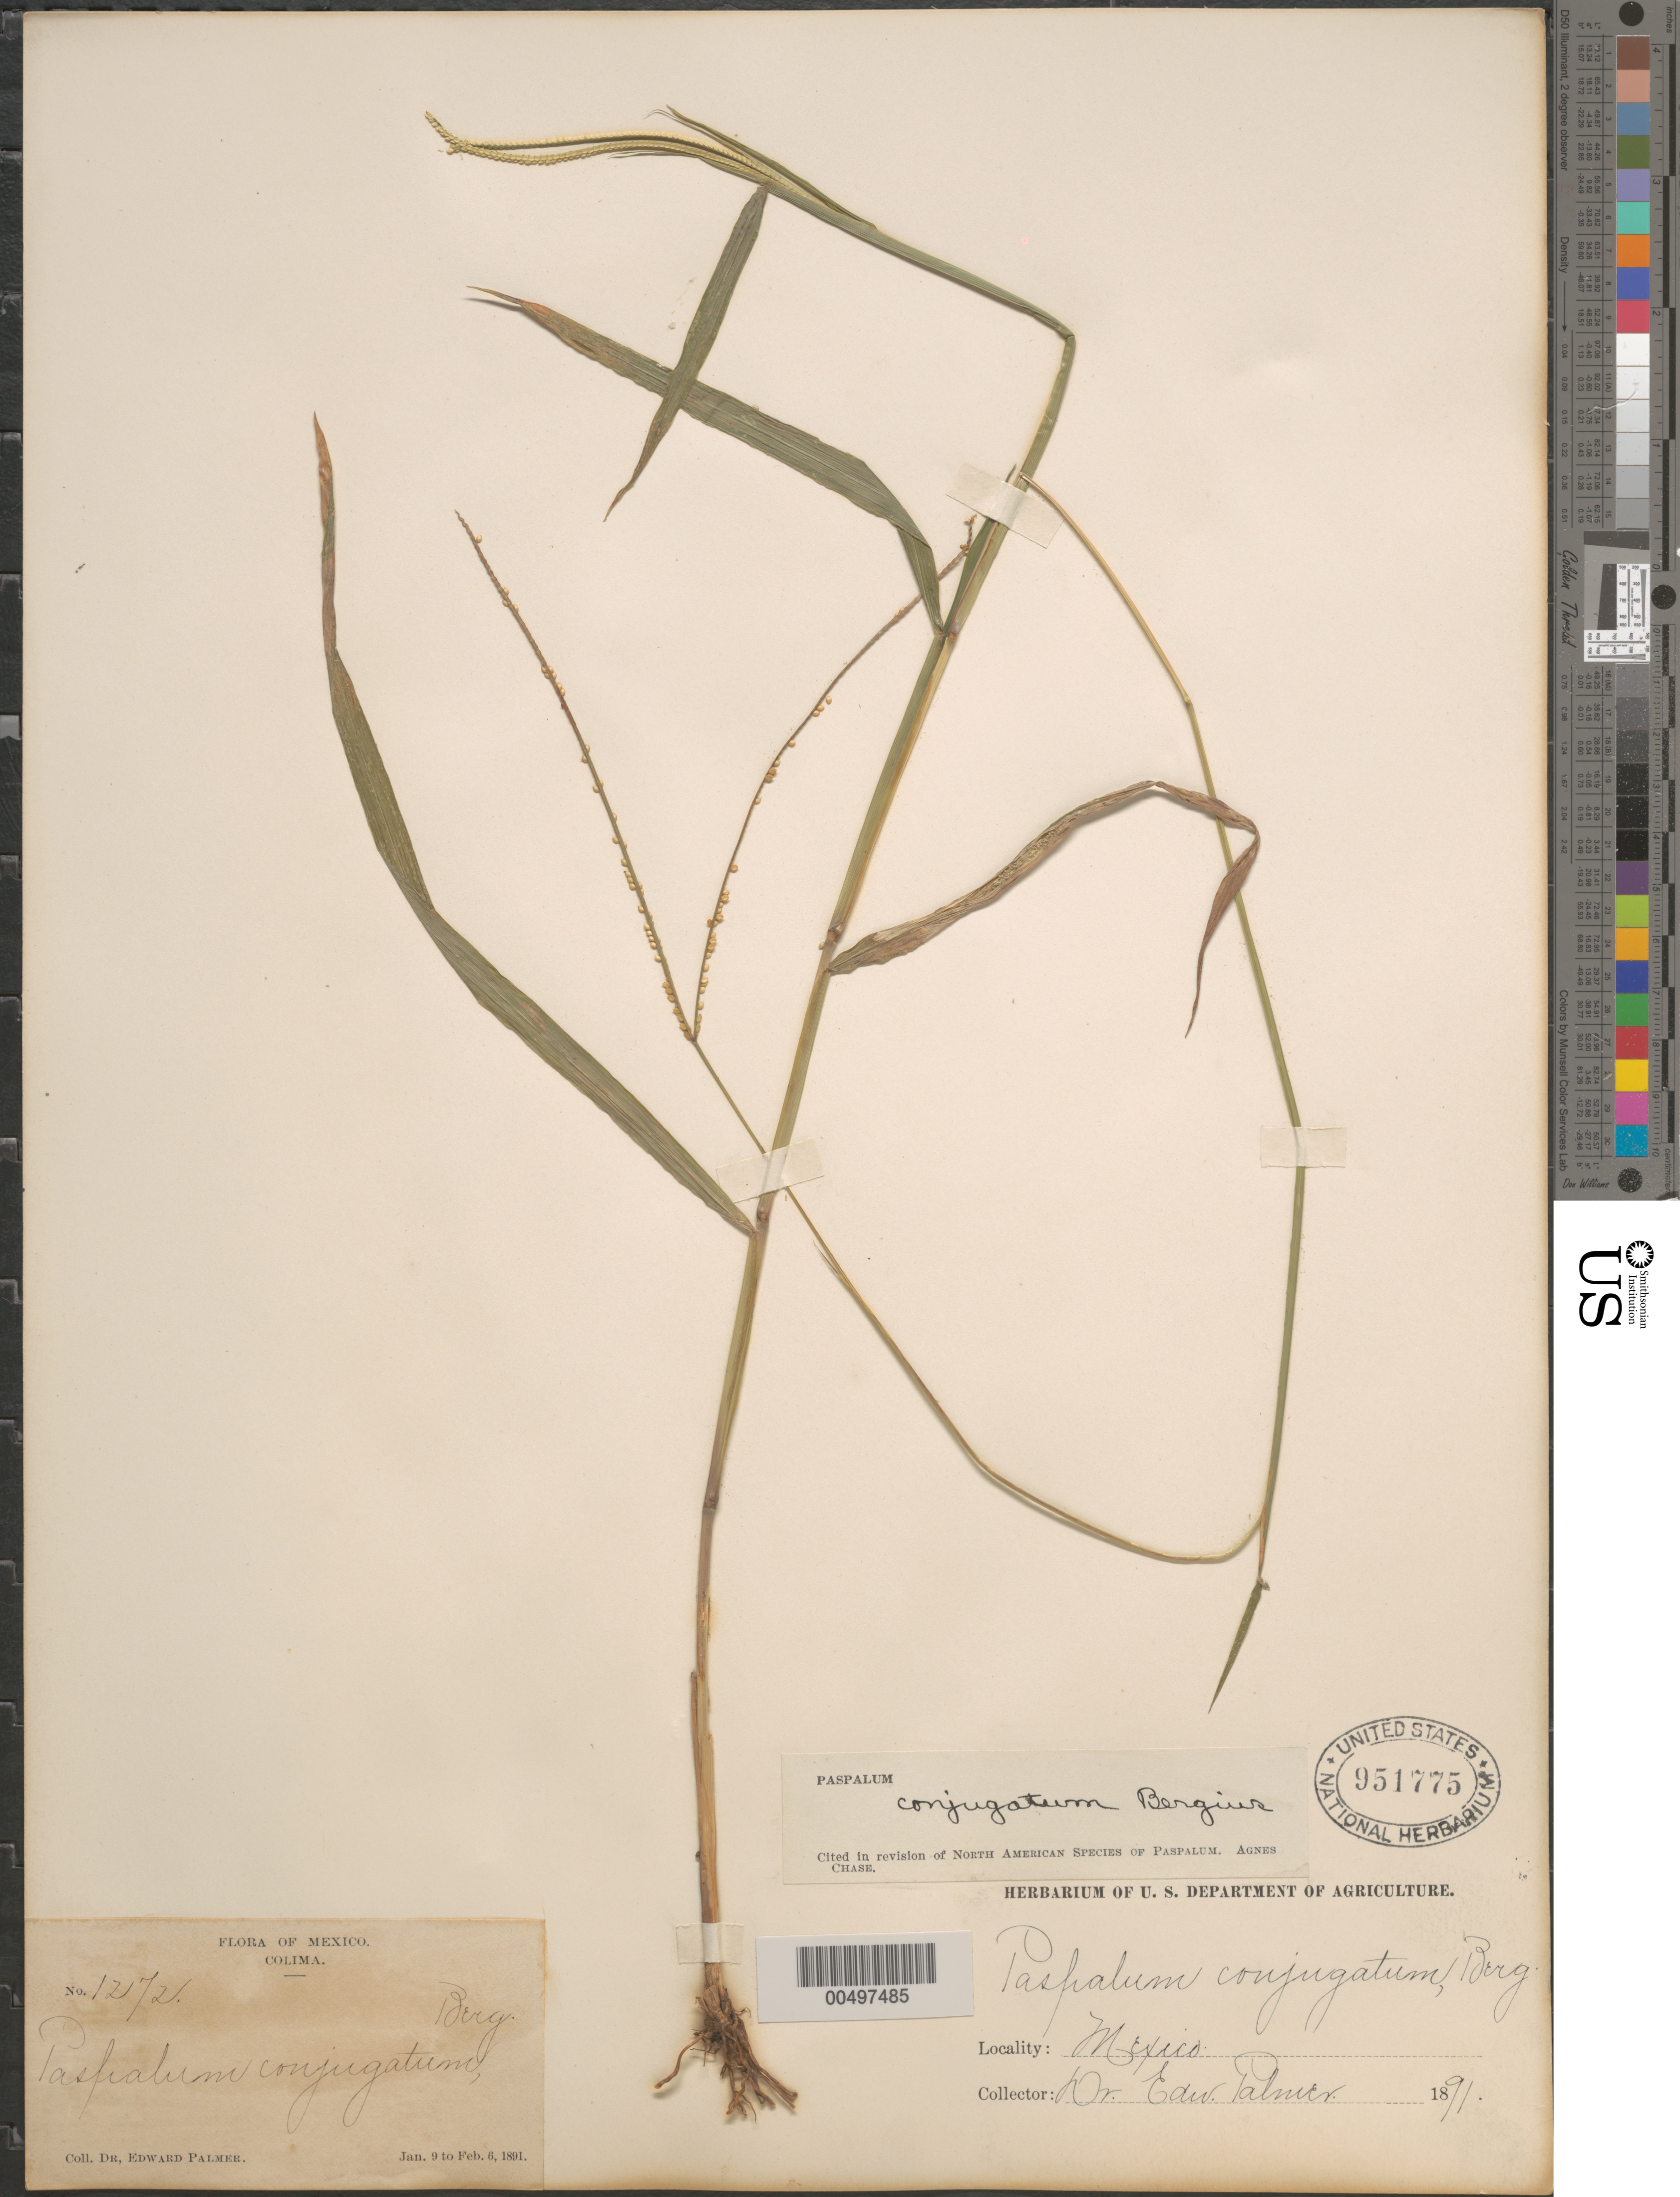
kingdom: Plantae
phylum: Tracheophyta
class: Liliopsida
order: Poales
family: Poaceae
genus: Paspalum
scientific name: Paspalum conjugatum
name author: P.J. Bergius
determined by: Chase, [M.] Agnes, (US)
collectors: E. Palmer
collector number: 1272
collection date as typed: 9 Jan 1891 to 6 Feb 1891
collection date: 1891-01-09/1891-02-06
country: Mexico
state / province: Colima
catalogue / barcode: US 951775